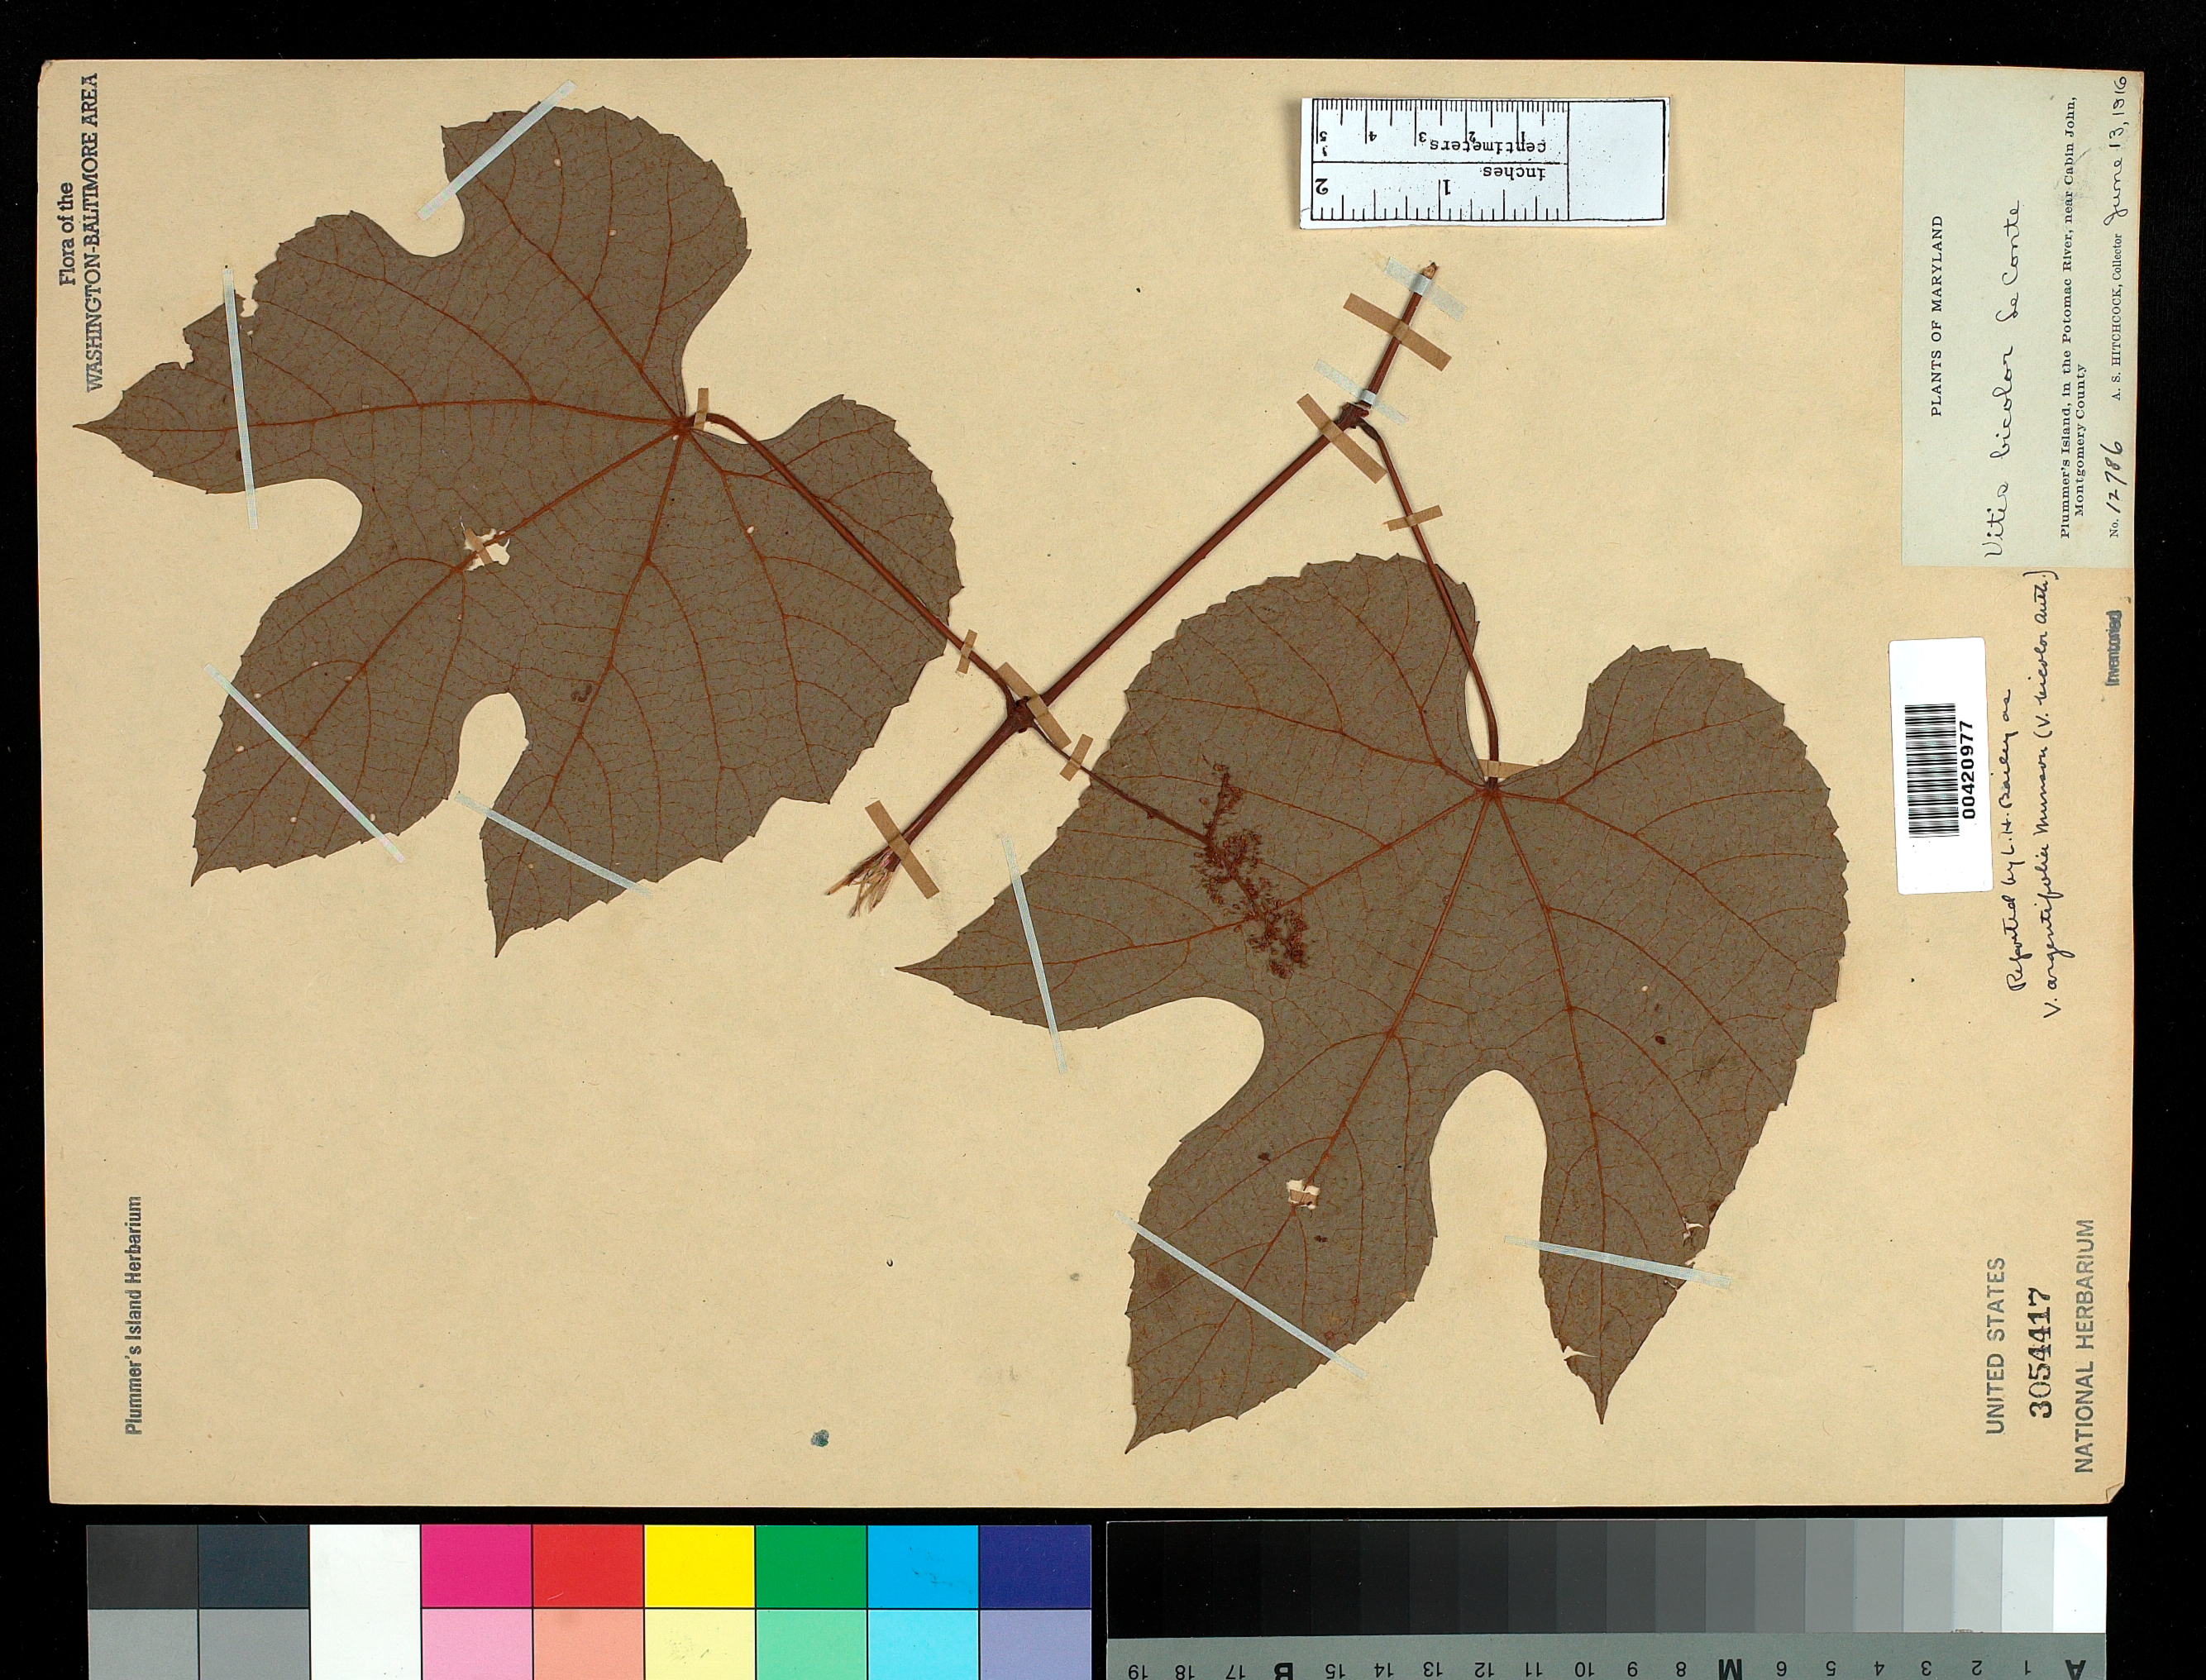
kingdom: Plantae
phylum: Tracheophyta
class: Magnoliopsida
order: Vitales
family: Vitaceae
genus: Vitis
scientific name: Vitis aestivalis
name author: Michx.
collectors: A. S. Hitchcock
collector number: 12786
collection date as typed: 13 Jul 1916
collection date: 1916-07-13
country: United States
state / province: Maryland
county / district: Montgomery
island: Plummers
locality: Plummer's Island C. & O. Canal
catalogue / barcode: US 3054417